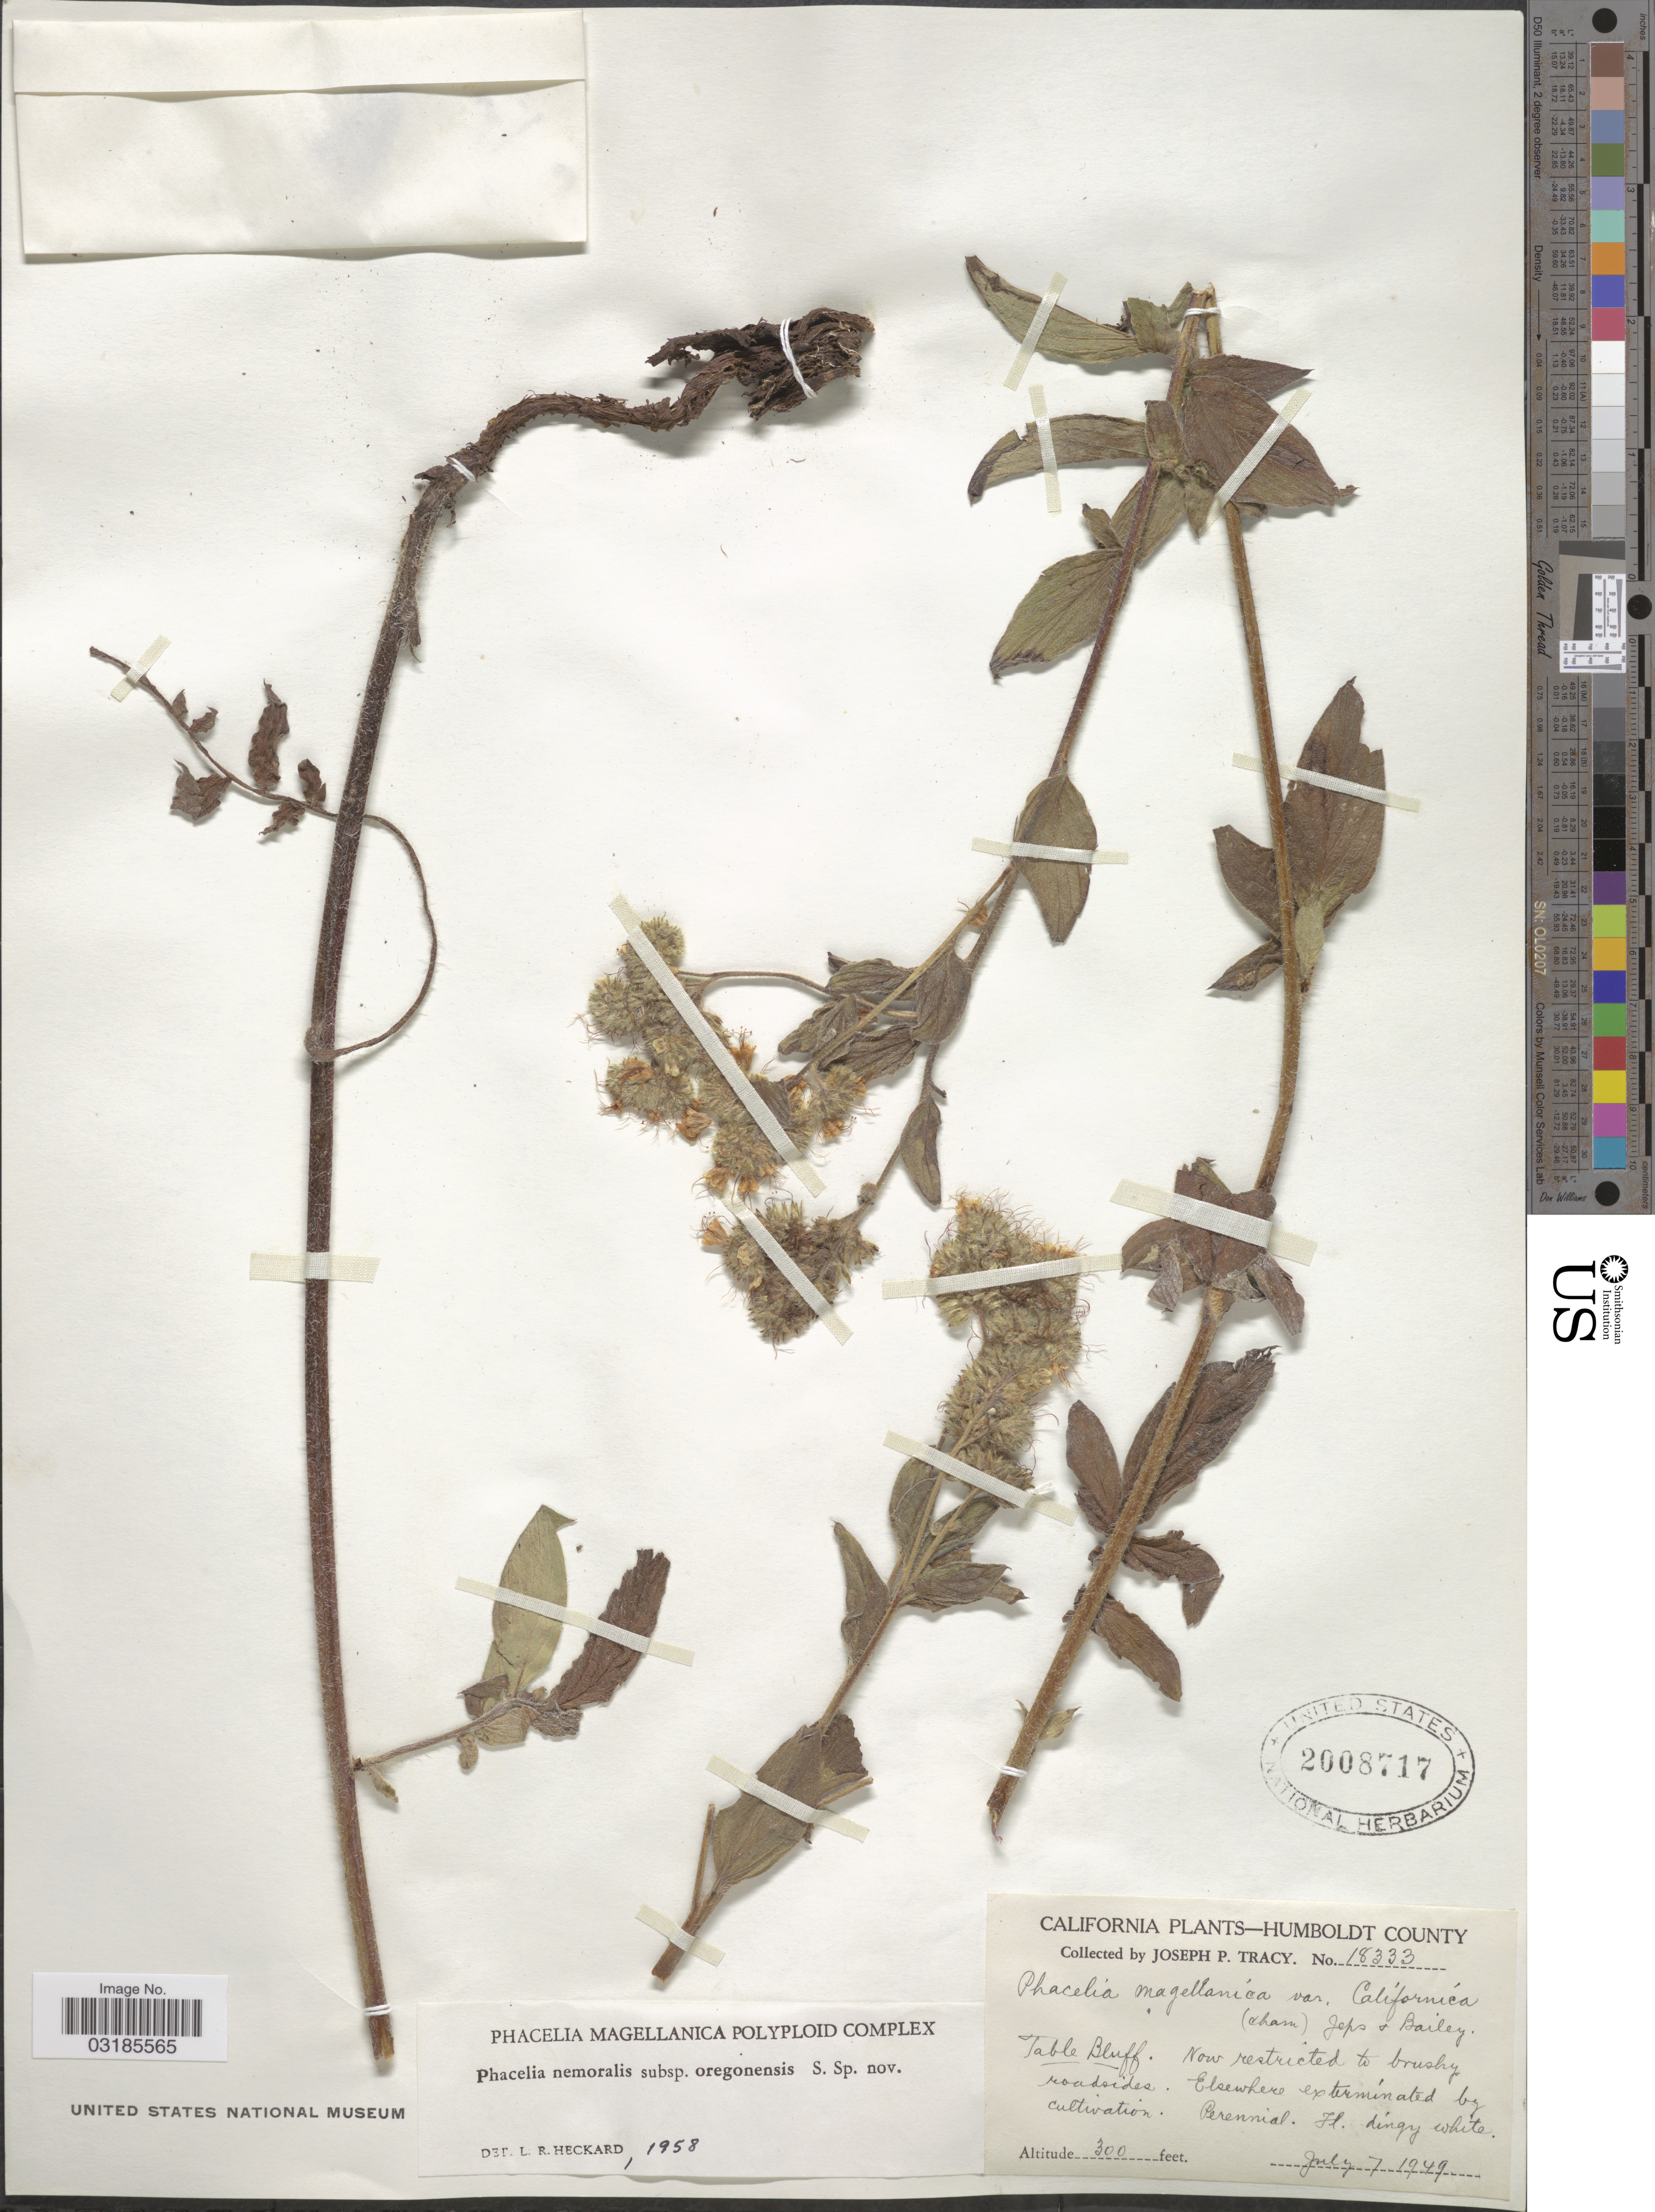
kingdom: Plantae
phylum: Tracheophyta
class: Magnoliopsida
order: Boraginales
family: Hydrophyllaceae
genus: Phacelia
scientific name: Phacelia nemoralis subsp. oregonensis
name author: Heckard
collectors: J. Tracy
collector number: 18333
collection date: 1949-07-07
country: United States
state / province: California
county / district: Humboldt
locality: Humboldt County, Table Bluff.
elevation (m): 91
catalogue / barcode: US 2008717